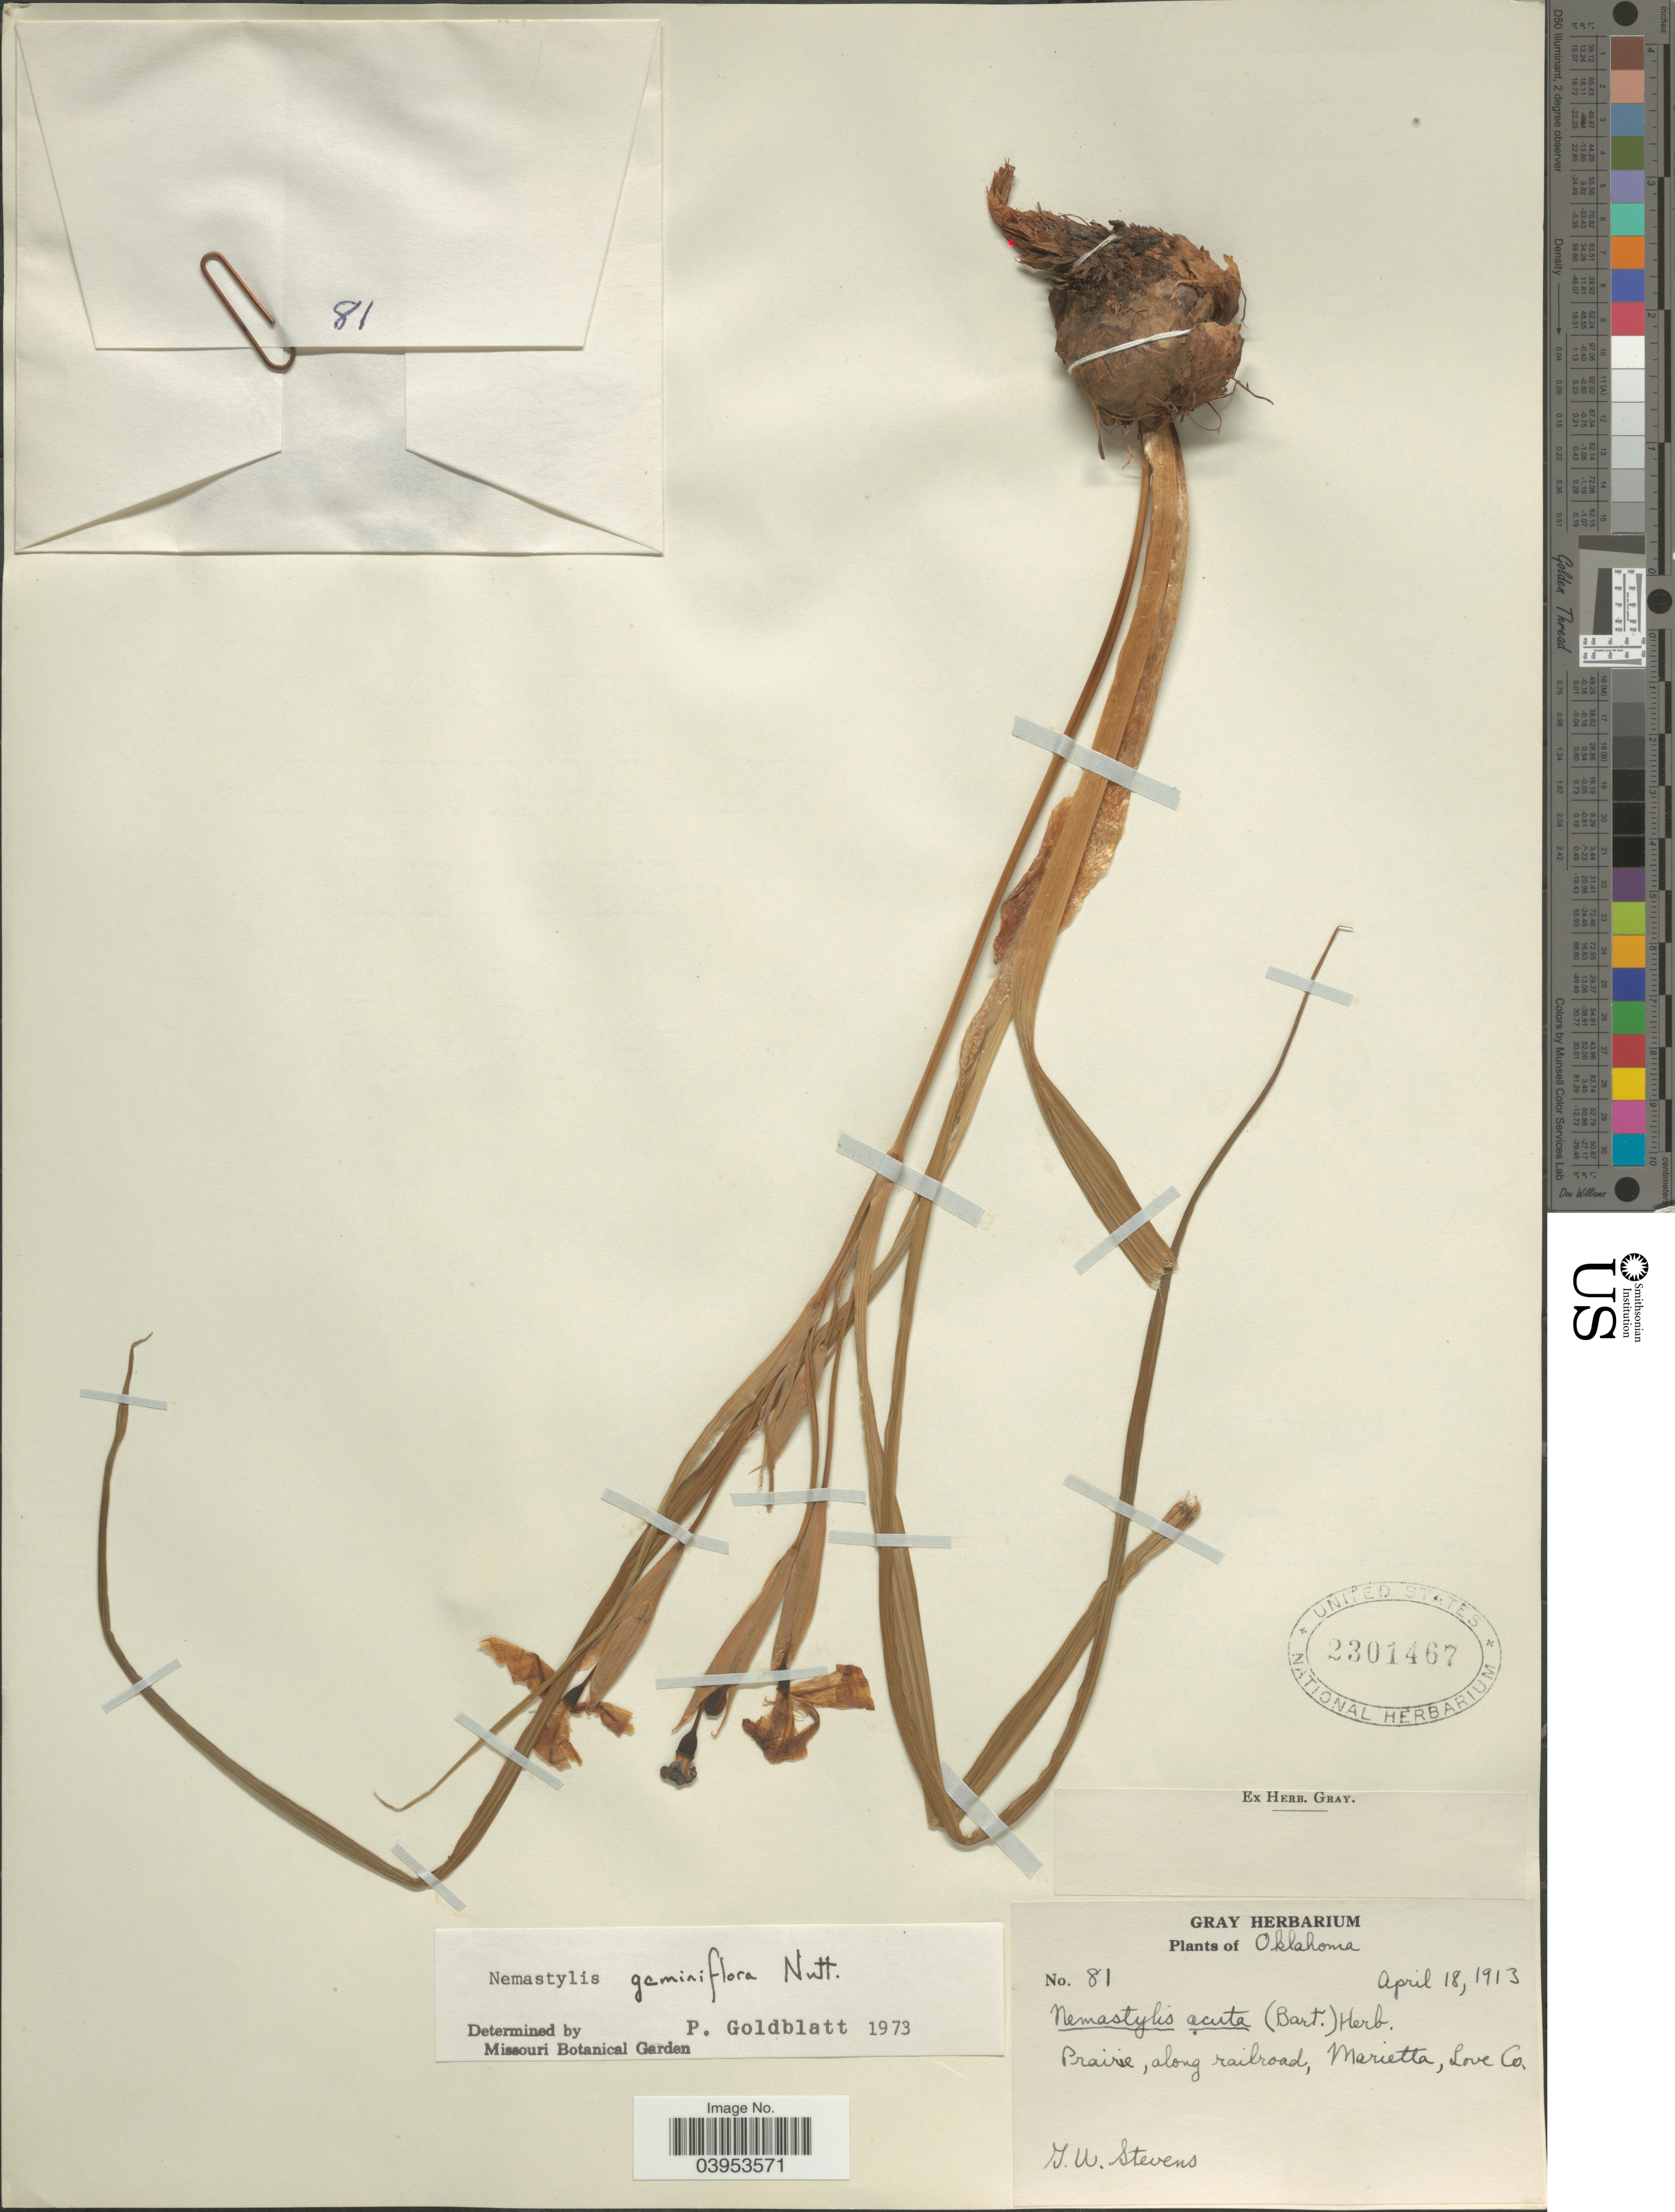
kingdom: Plantae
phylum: Tracheophyta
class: Liliopsida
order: Asparagales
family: Iridaceae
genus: Nemastylis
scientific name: Nemastylis geminiflora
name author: Nutt.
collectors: G. W. Stevens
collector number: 81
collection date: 1913-04-18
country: United States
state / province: Oklahoma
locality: Along railroad, Marietta, Love Co.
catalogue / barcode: US 2301467